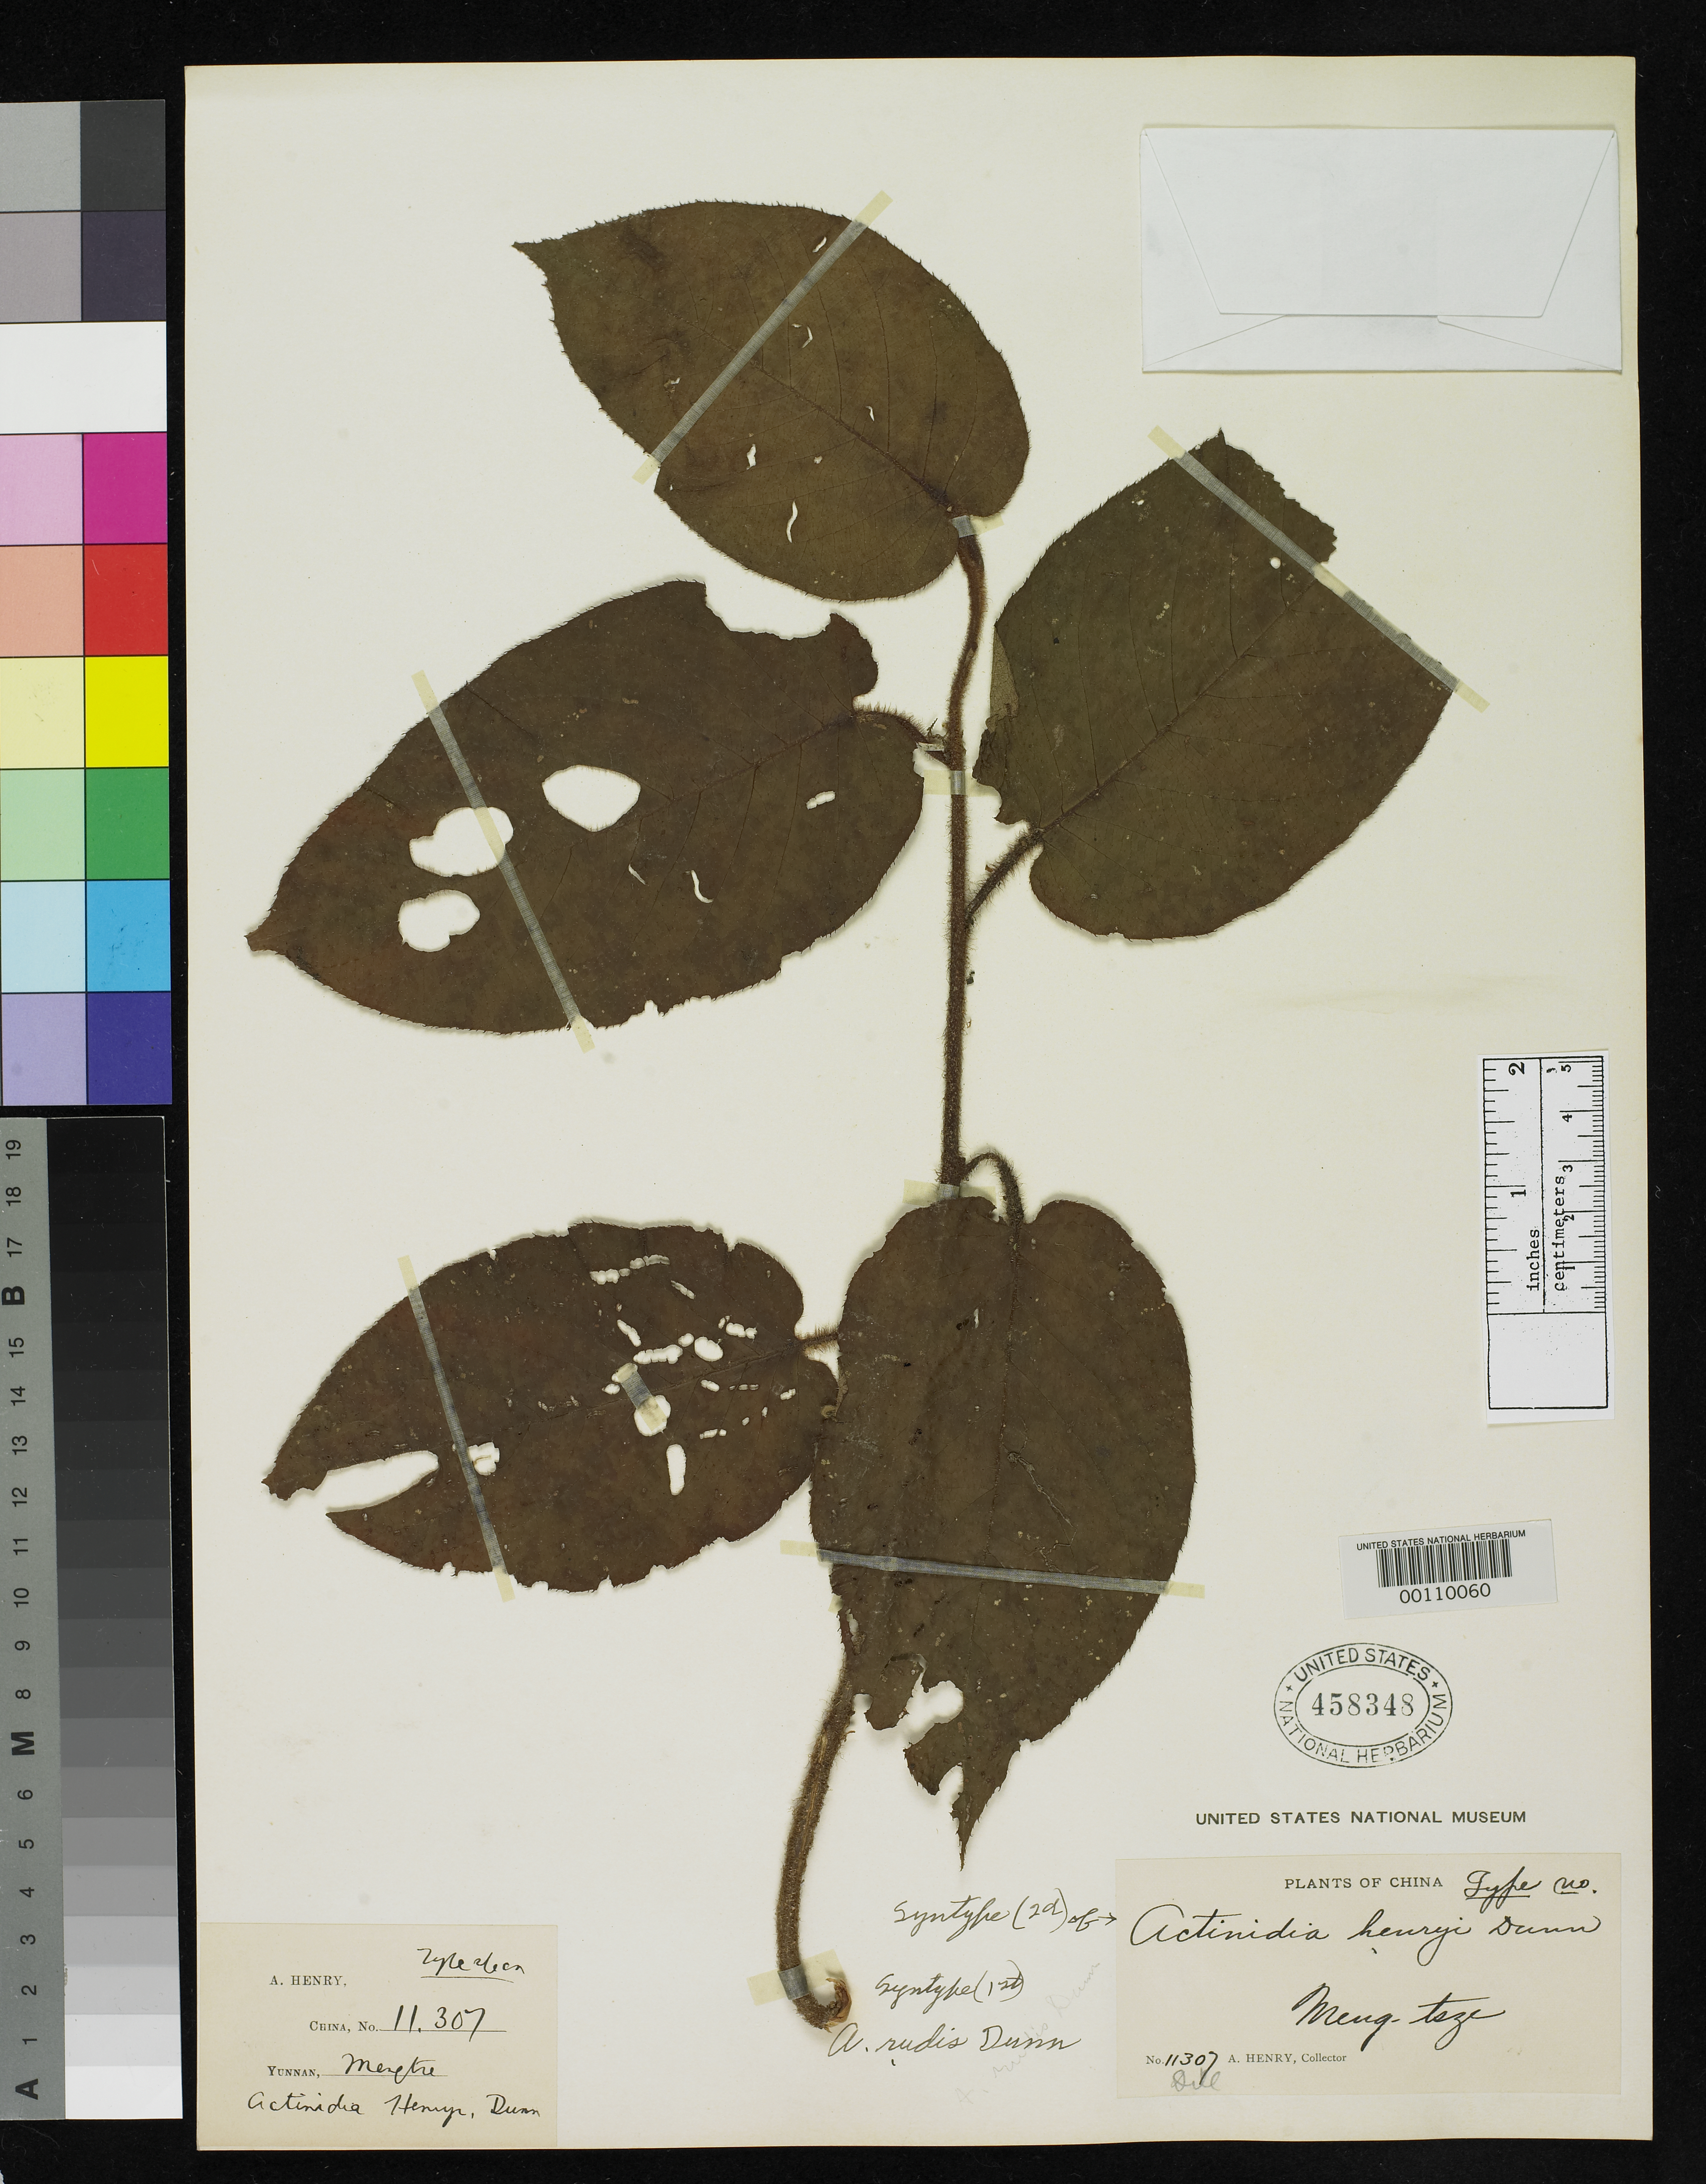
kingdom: Plantae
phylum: Tracheophyta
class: Magnoliopsida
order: Ericales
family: Actinidiaceae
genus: Actinidia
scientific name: Actinidia rudis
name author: Dunn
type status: Isosyntype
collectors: A. Henry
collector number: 11307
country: China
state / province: Yunnan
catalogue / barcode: US 458348